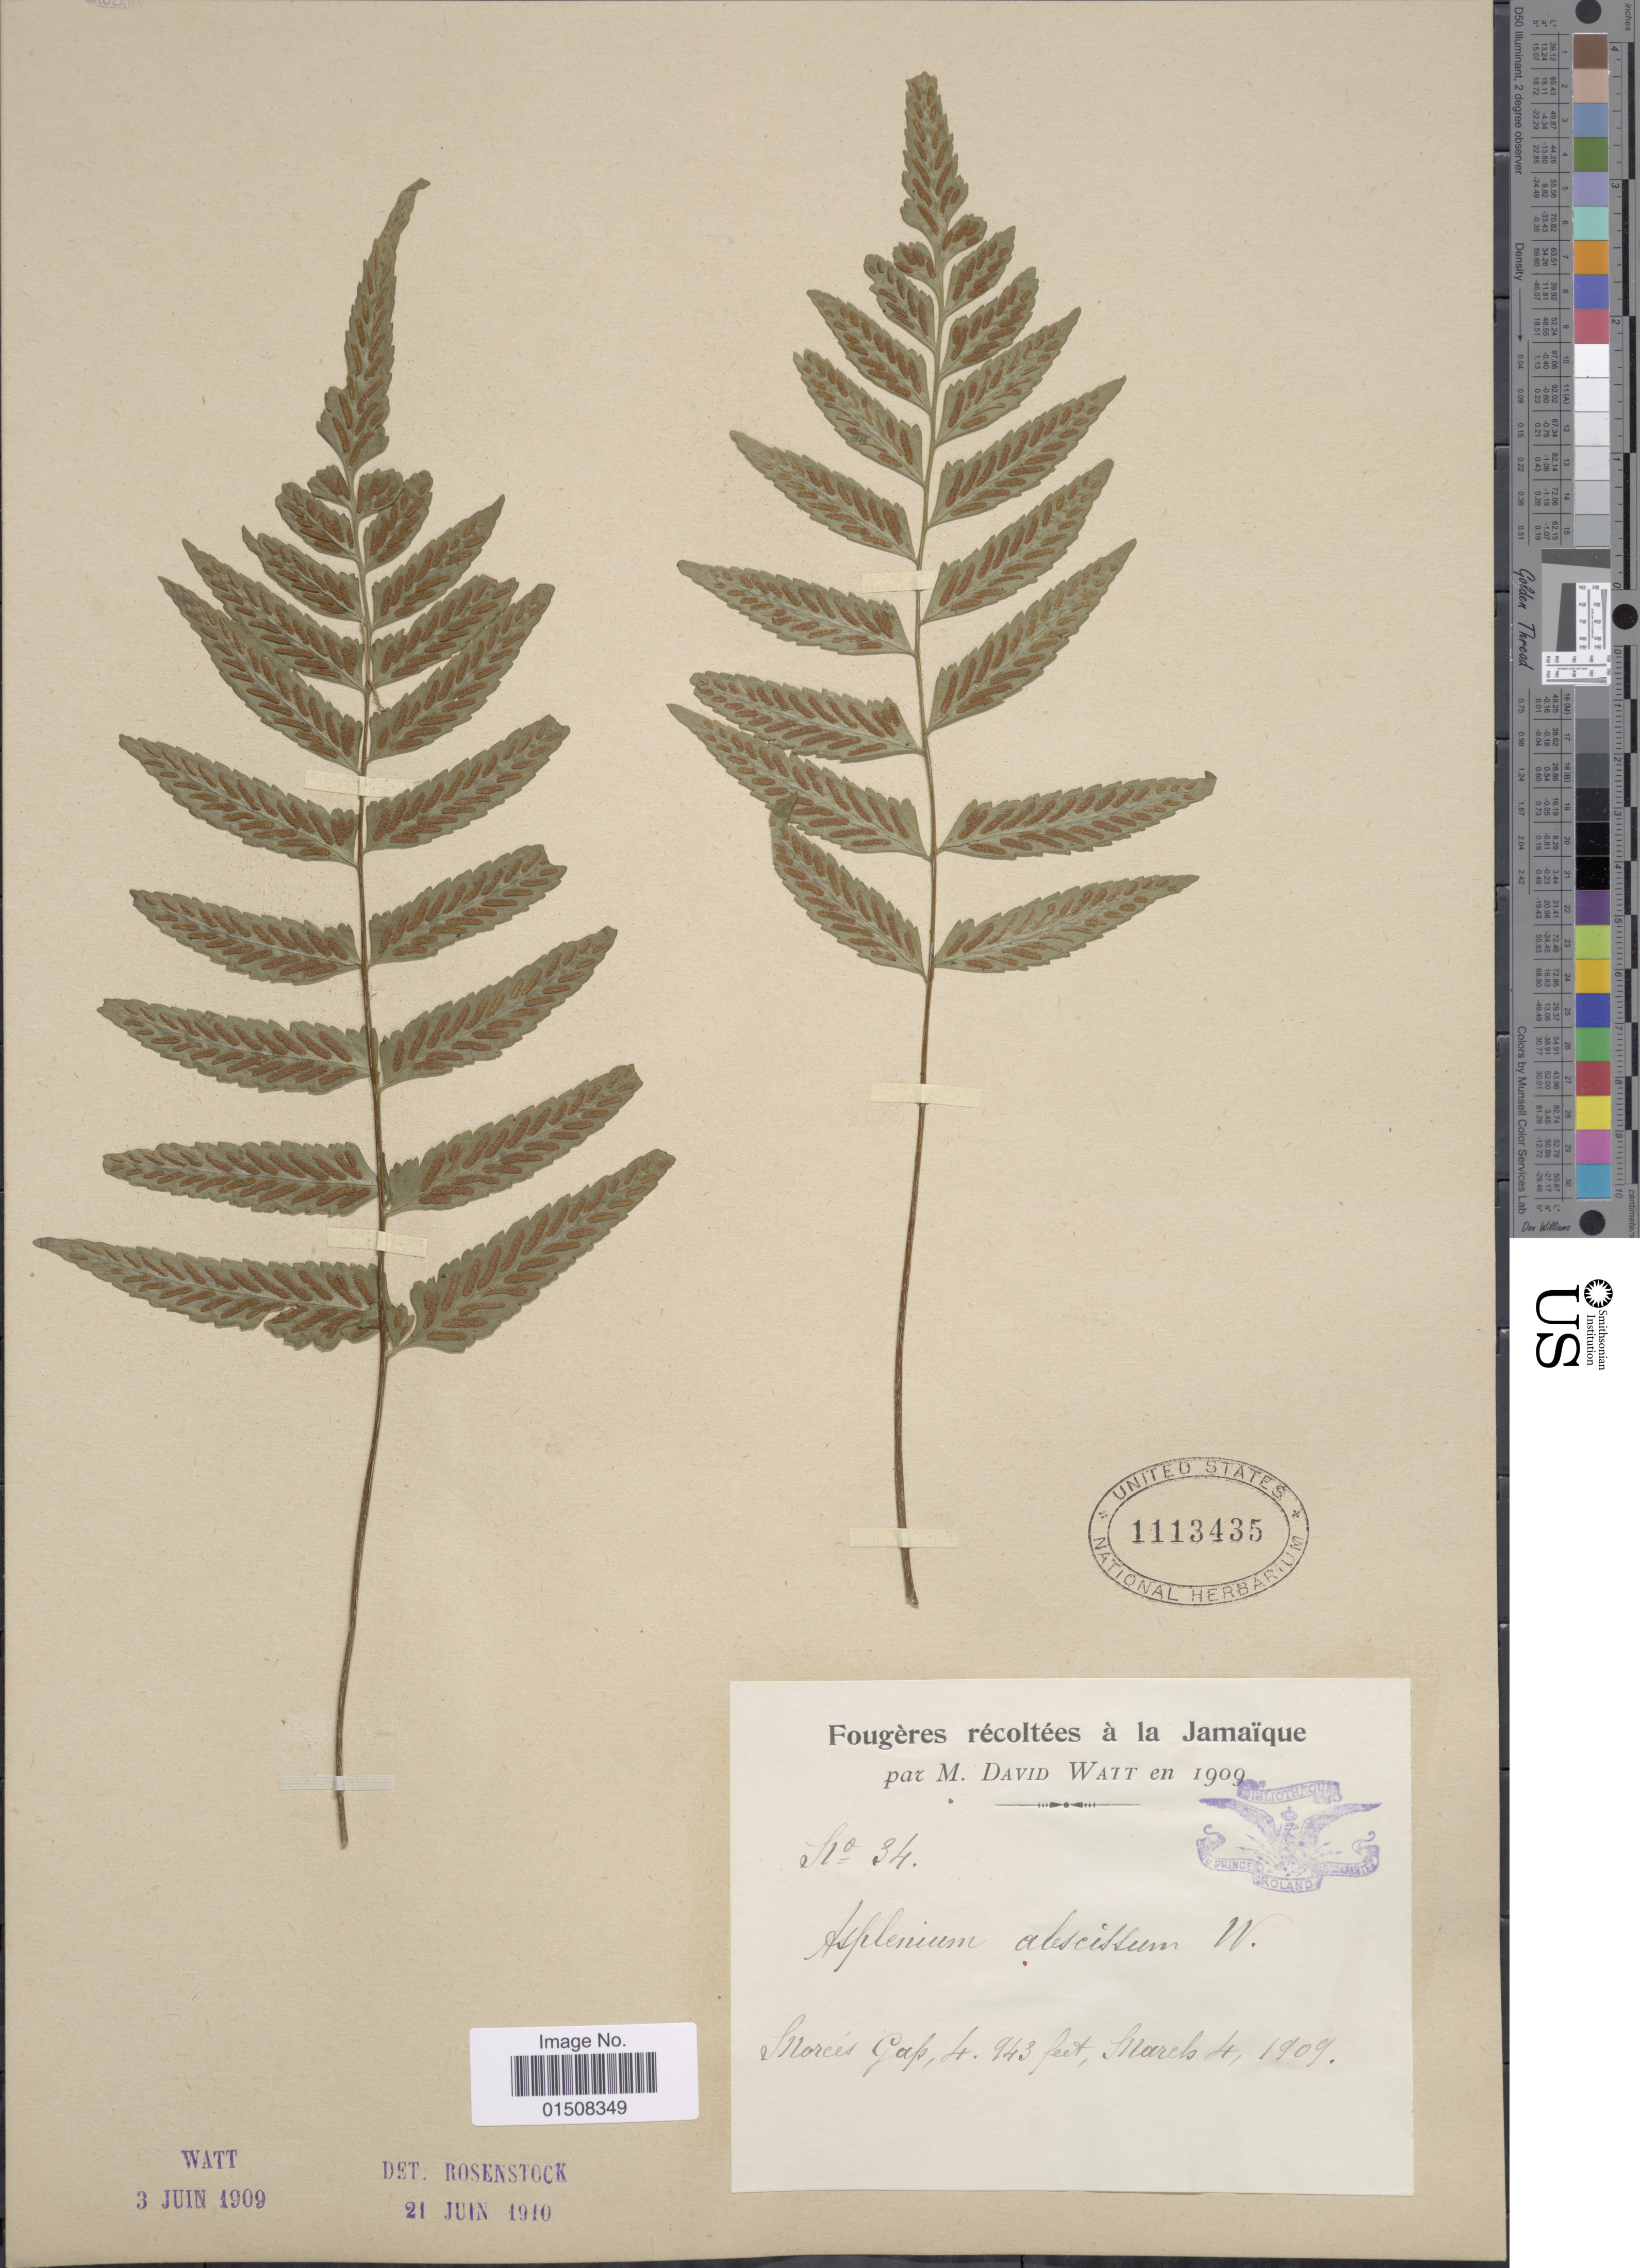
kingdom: Plantae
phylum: Tracheophyta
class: Polypodiopsida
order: Polypodiales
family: Aspleniaceae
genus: Asplenium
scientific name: Asplenium abscissum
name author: Willd.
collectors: M. Watt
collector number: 34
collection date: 1909-03-04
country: Jamaica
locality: Morces Gap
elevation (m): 1507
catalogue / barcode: US 1113435